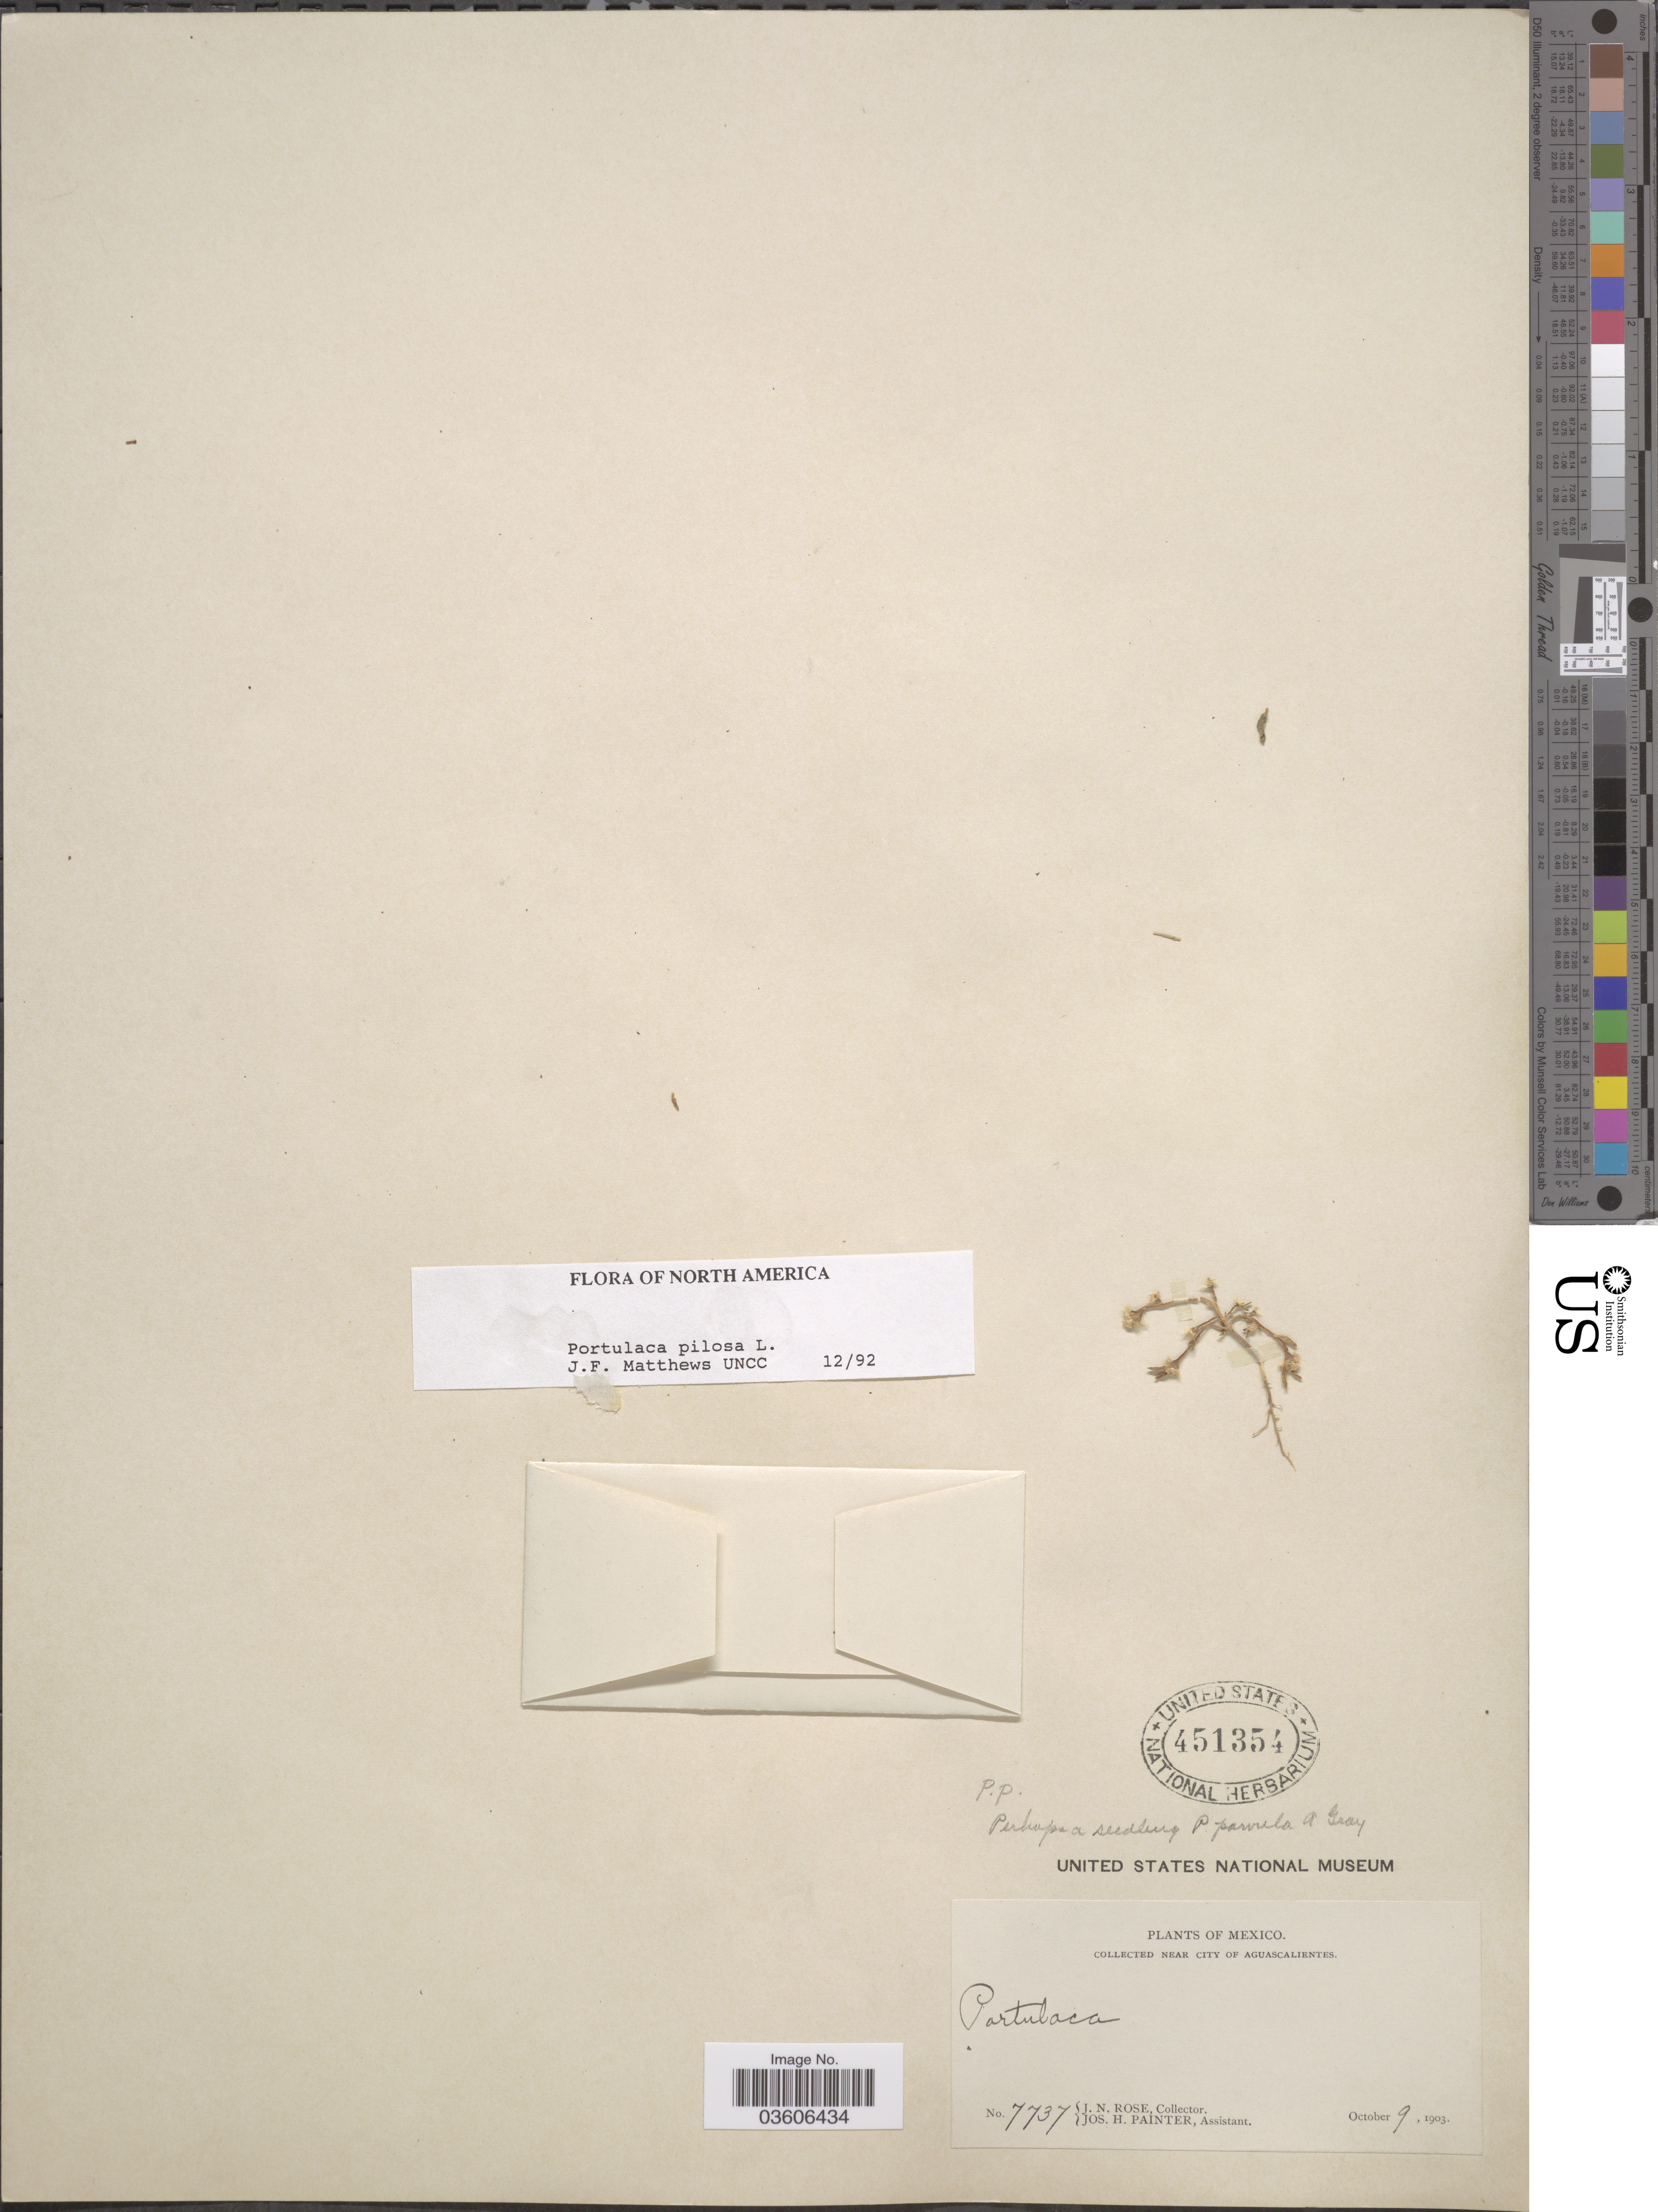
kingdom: Plantae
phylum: Tracheophyta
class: Magnoliopsida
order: Caryophyllales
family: Portulacaceae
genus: Portulaca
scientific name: Portulaca pilosa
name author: L.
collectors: J. N. Rose & J. H. Painter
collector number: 7737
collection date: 1903-10-09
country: Mexico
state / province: Aguascalientes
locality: Near city of Aguascalientes.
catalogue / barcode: US 451354